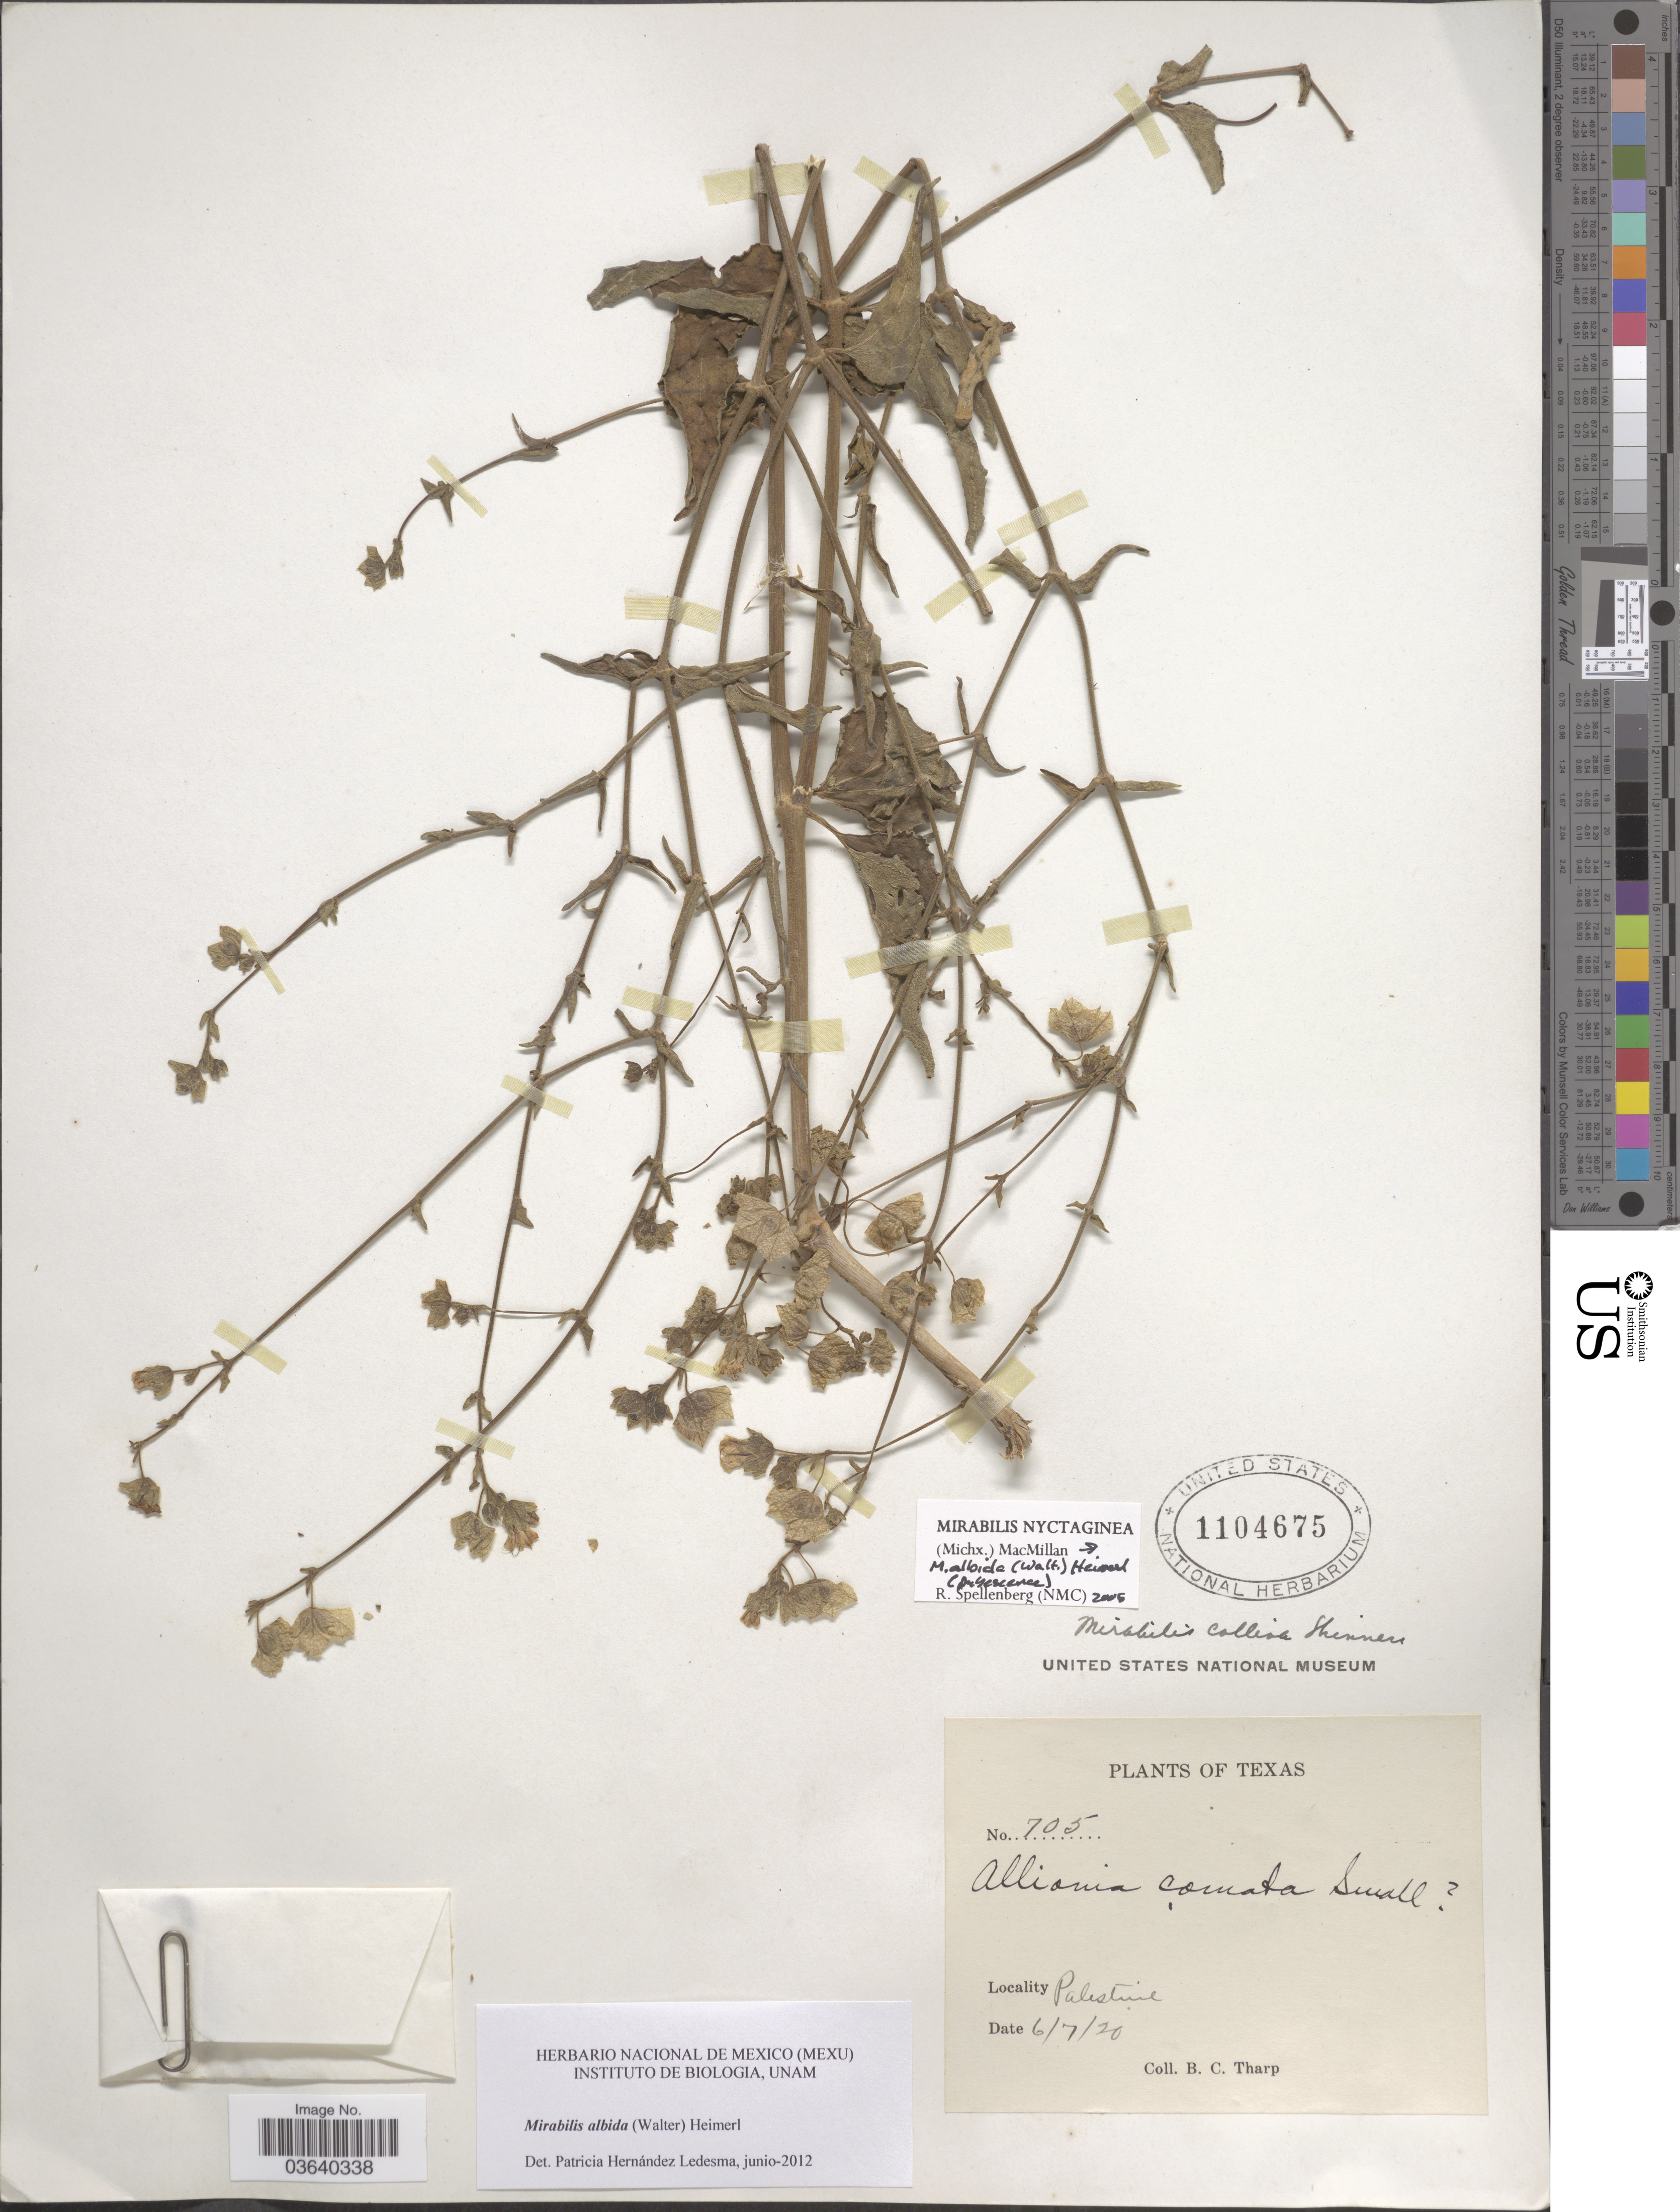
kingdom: Plantae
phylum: Tracheophyta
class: Magnoliopsida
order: Caryophyllales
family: Nyctaginaceae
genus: Mirabilis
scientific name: Mirabilis albida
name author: (Walter) Heimerl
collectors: B. C. Tharp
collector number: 705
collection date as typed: Transcribed d/m/y: 7/6/20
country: United States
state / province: Texas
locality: Palestine.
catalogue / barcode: US 1104675